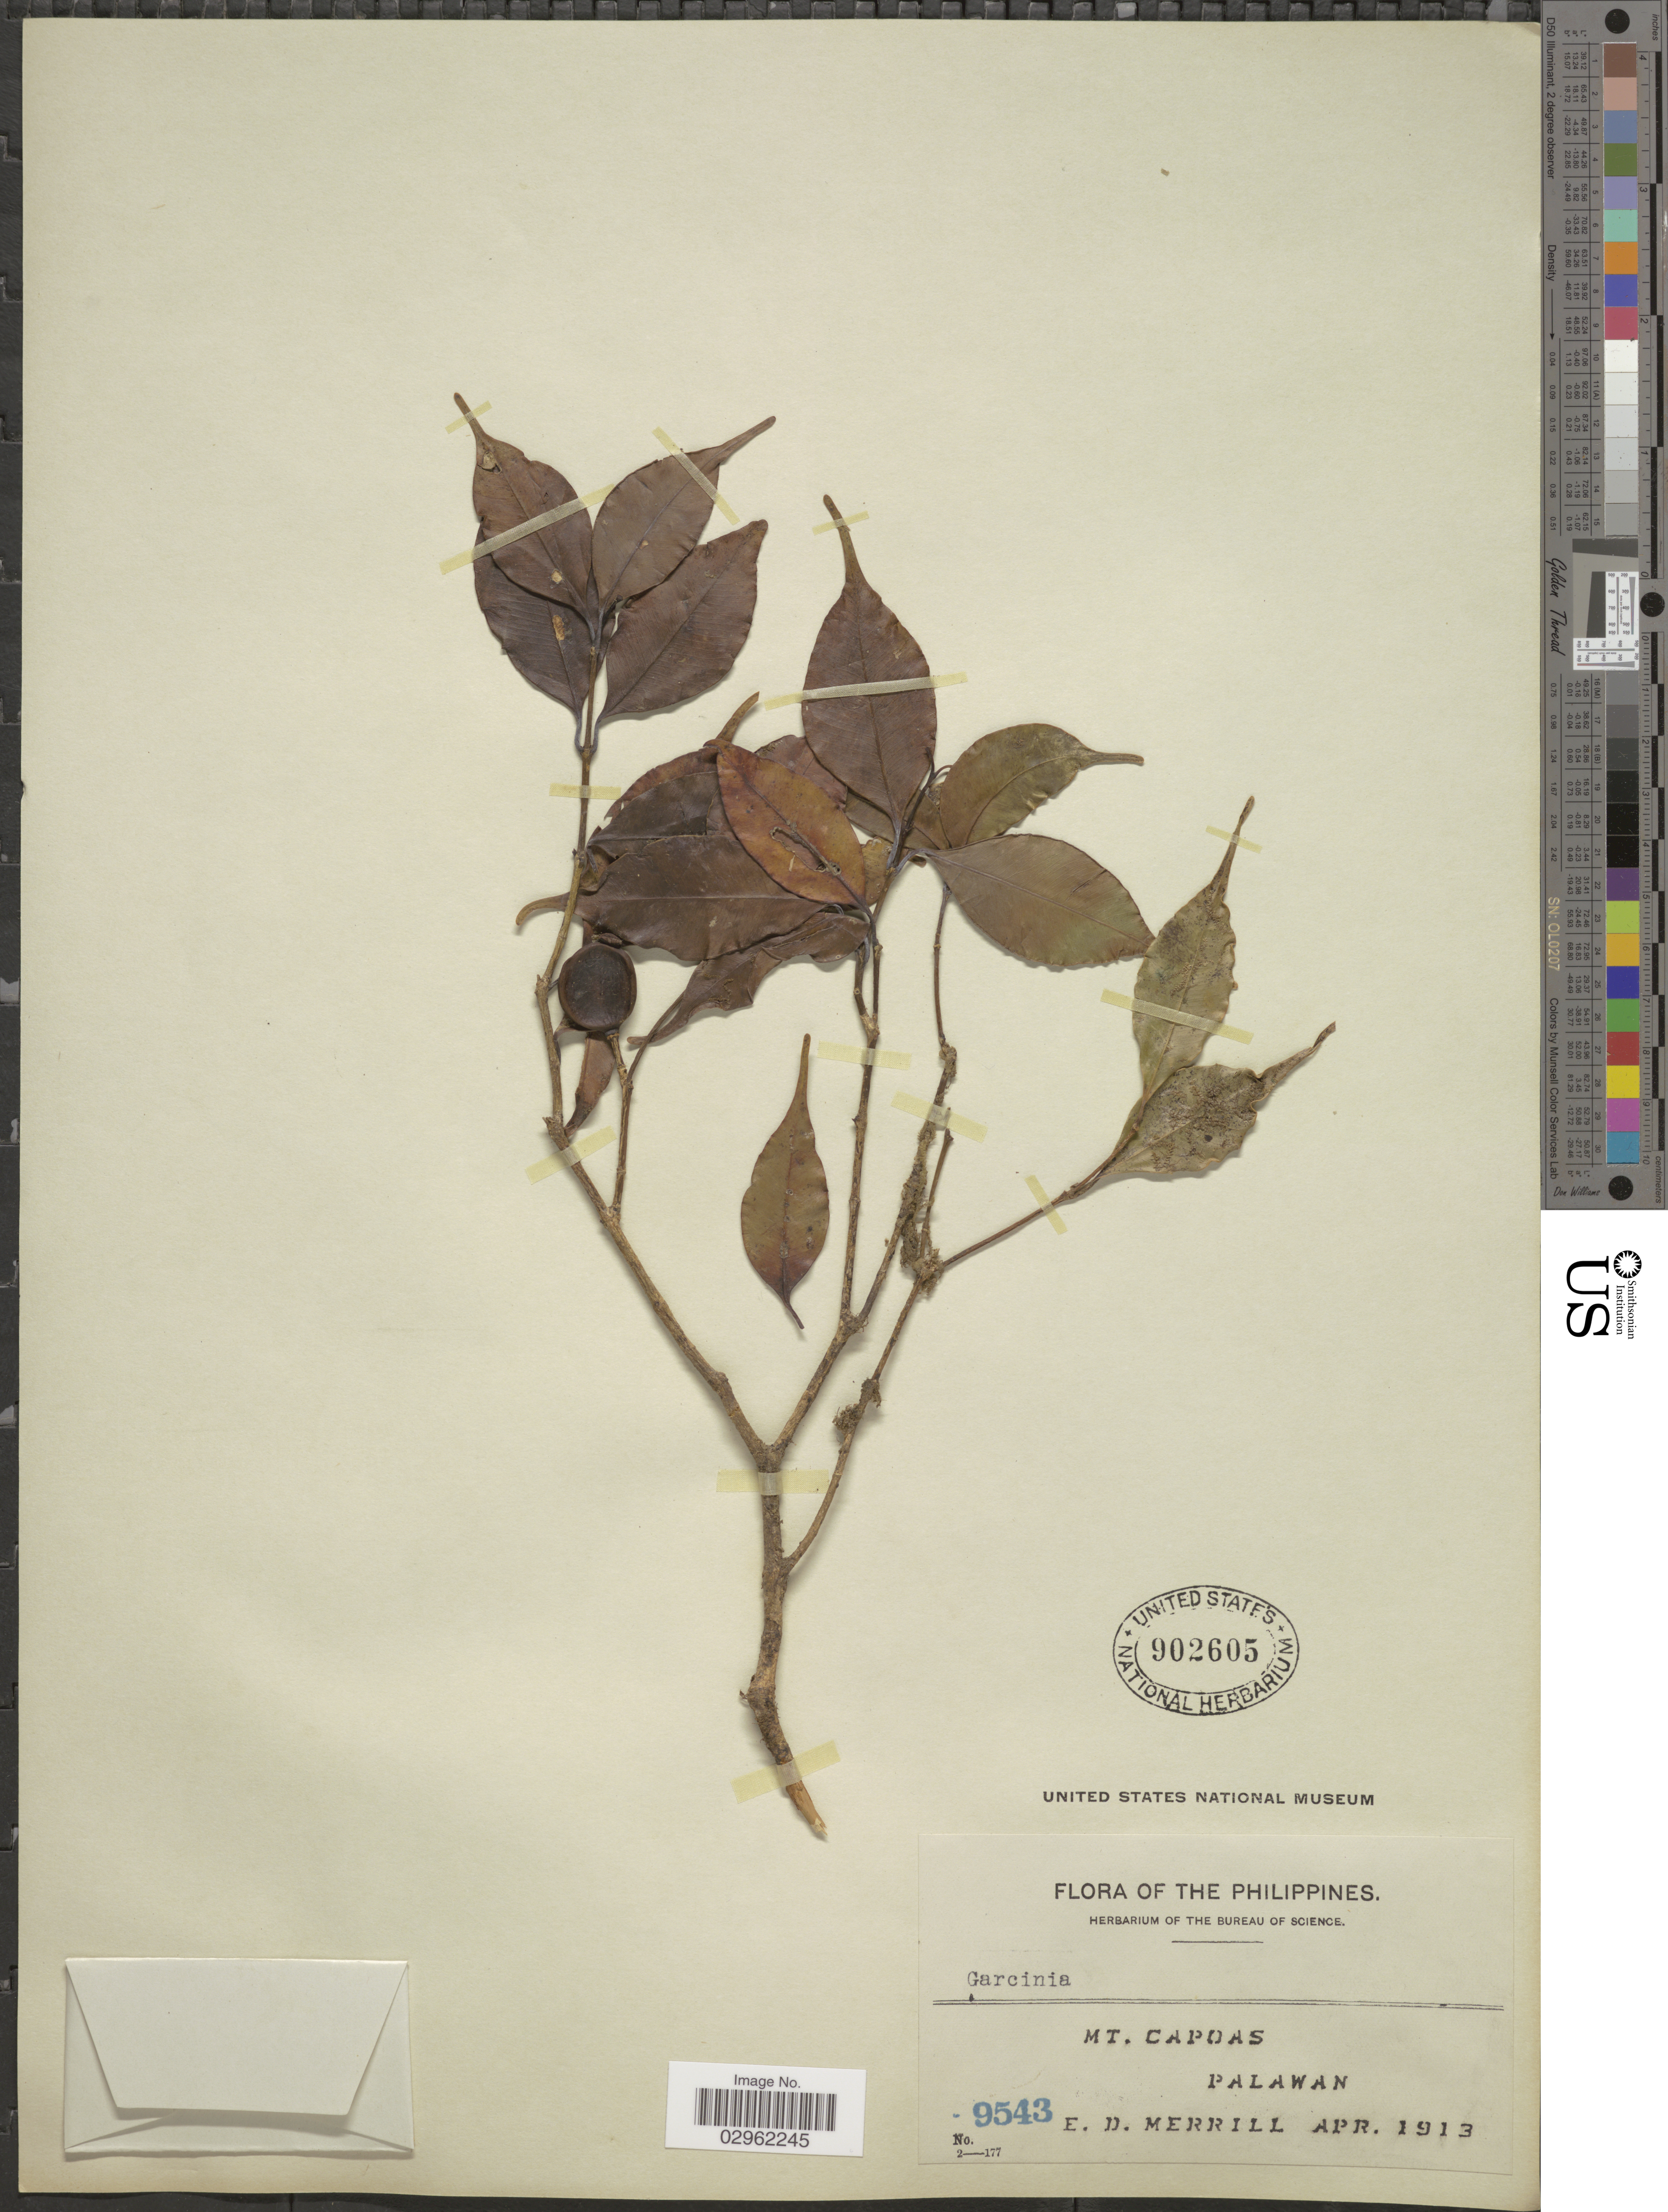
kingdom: Plantae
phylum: Tracheophyta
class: Magnoliopsida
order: Malpighiales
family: Clusiaceae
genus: Garcinia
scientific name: Garcinia sp.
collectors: E. D. Merrill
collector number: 9543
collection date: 1913-04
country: Philippines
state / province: Mimaropa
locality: Mt. Capoas, Palawan.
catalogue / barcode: US 902605